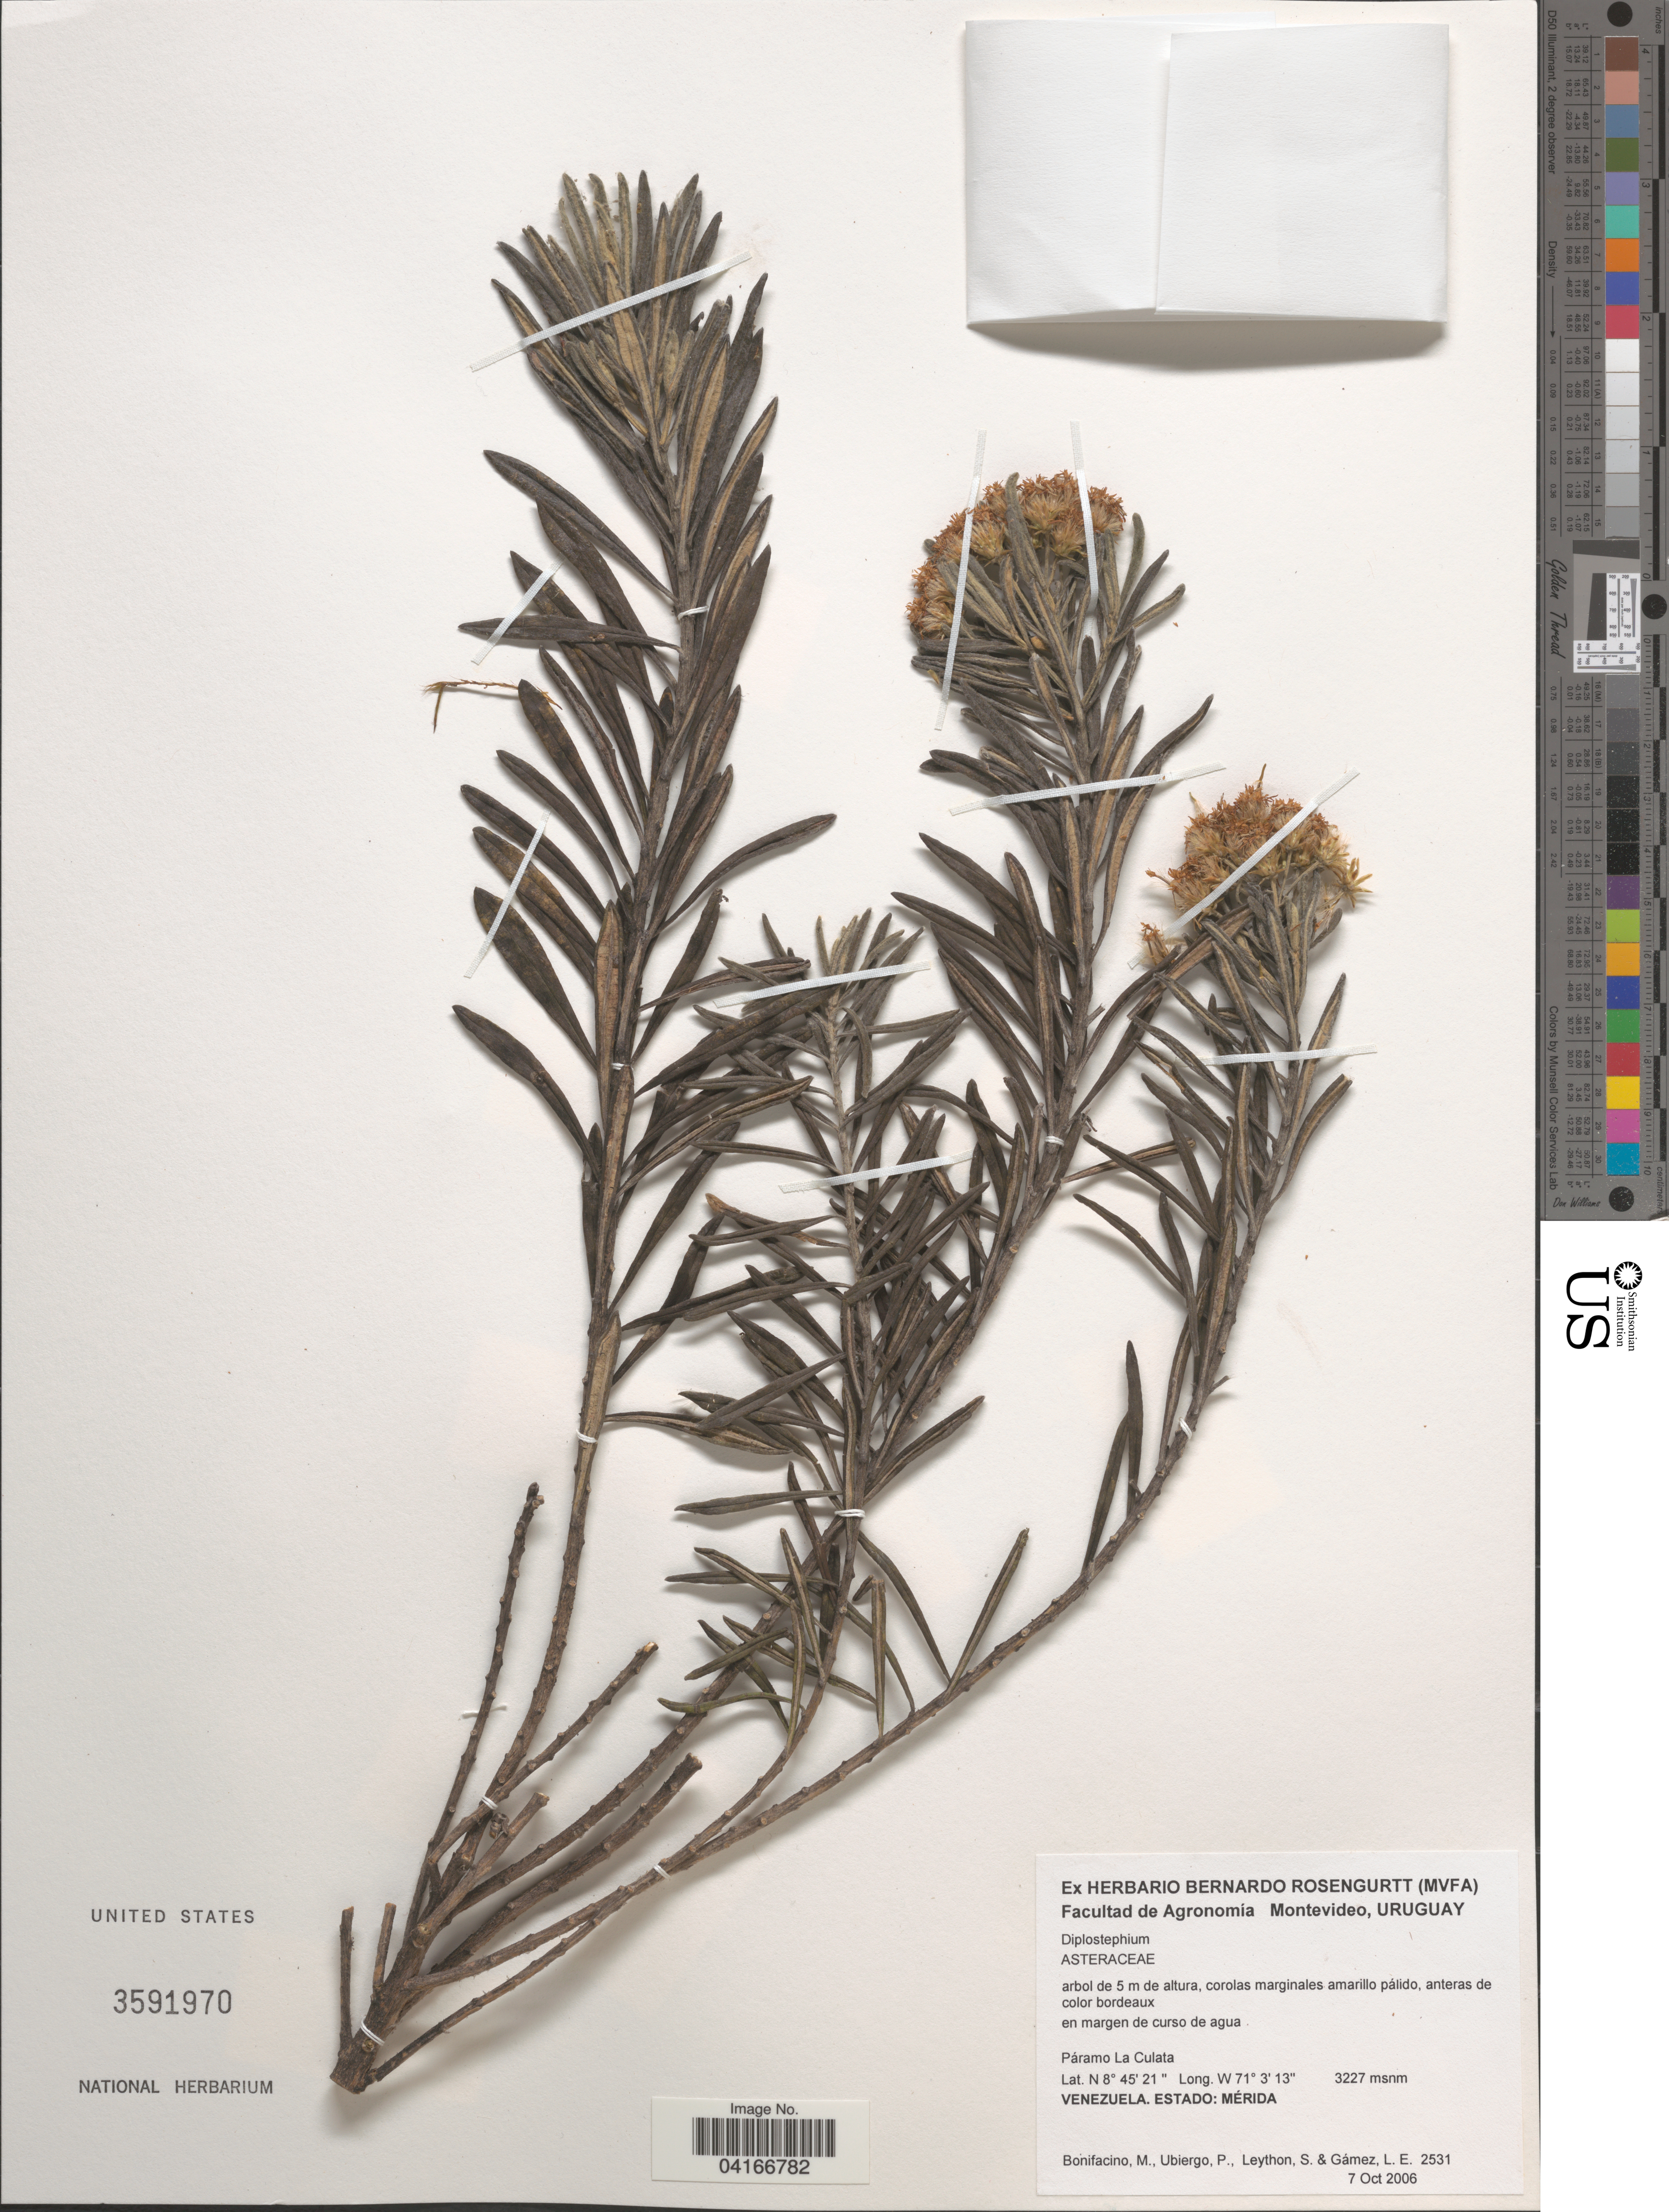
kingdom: Plantae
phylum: Tracheophyta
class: Magnoliopsida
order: Asterales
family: Asteraceae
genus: Diplostephium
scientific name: Diplostephium sp.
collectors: M. Bonifacino, P. Ubiergo, S. Leython & L. Gamez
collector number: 2531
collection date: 2006-10-07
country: Venezuela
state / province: Merida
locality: Páramo La Culata.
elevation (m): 3227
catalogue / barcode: US 3591970